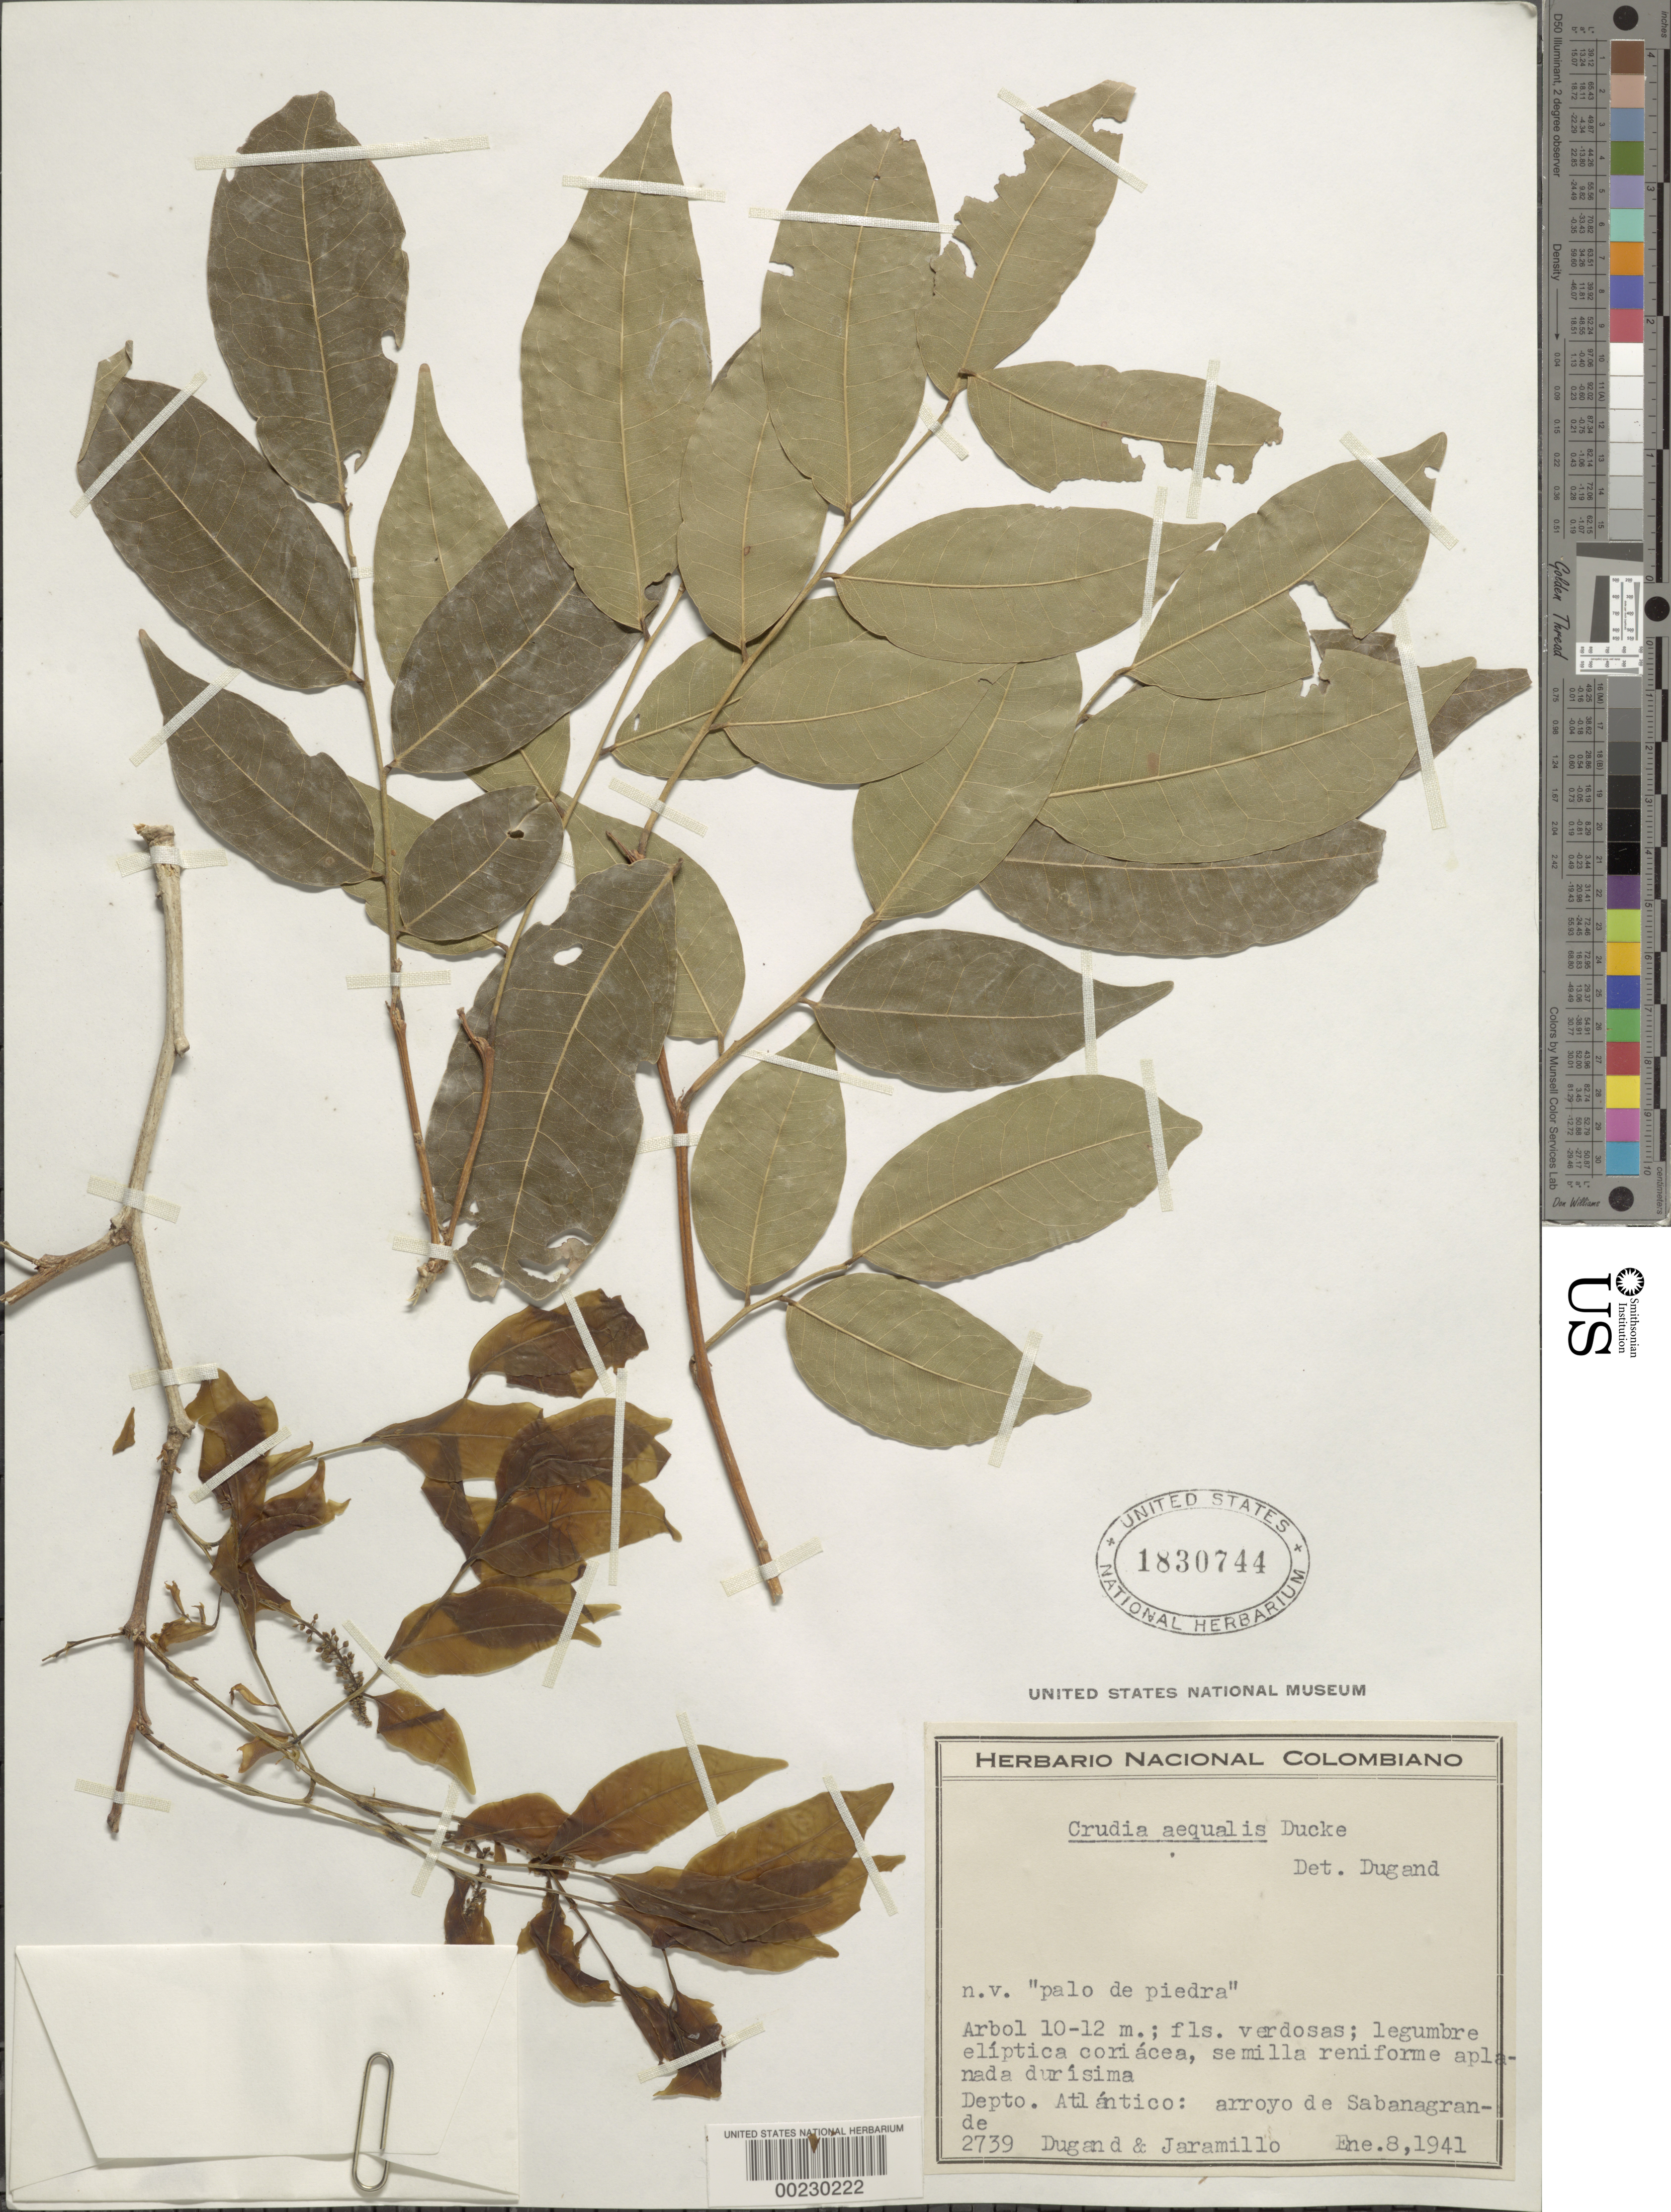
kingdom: Plantae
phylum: Tracheophyta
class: Magnoliopsida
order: Fabales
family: Fabaceae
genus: Crudia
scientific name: Crudia sp.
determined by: Strong, Mark T., (BOT), Smithsonian Institution - National Museum of Natural History (UNITED STATES)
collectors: A. Dugand G. & R. Jaramillo M.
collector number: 2739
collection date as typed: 08 Jan 1941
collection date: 1941-01-08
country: Colombia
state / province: Atlántico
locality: Arroyo Sabana Grande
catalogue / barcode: US 1830744